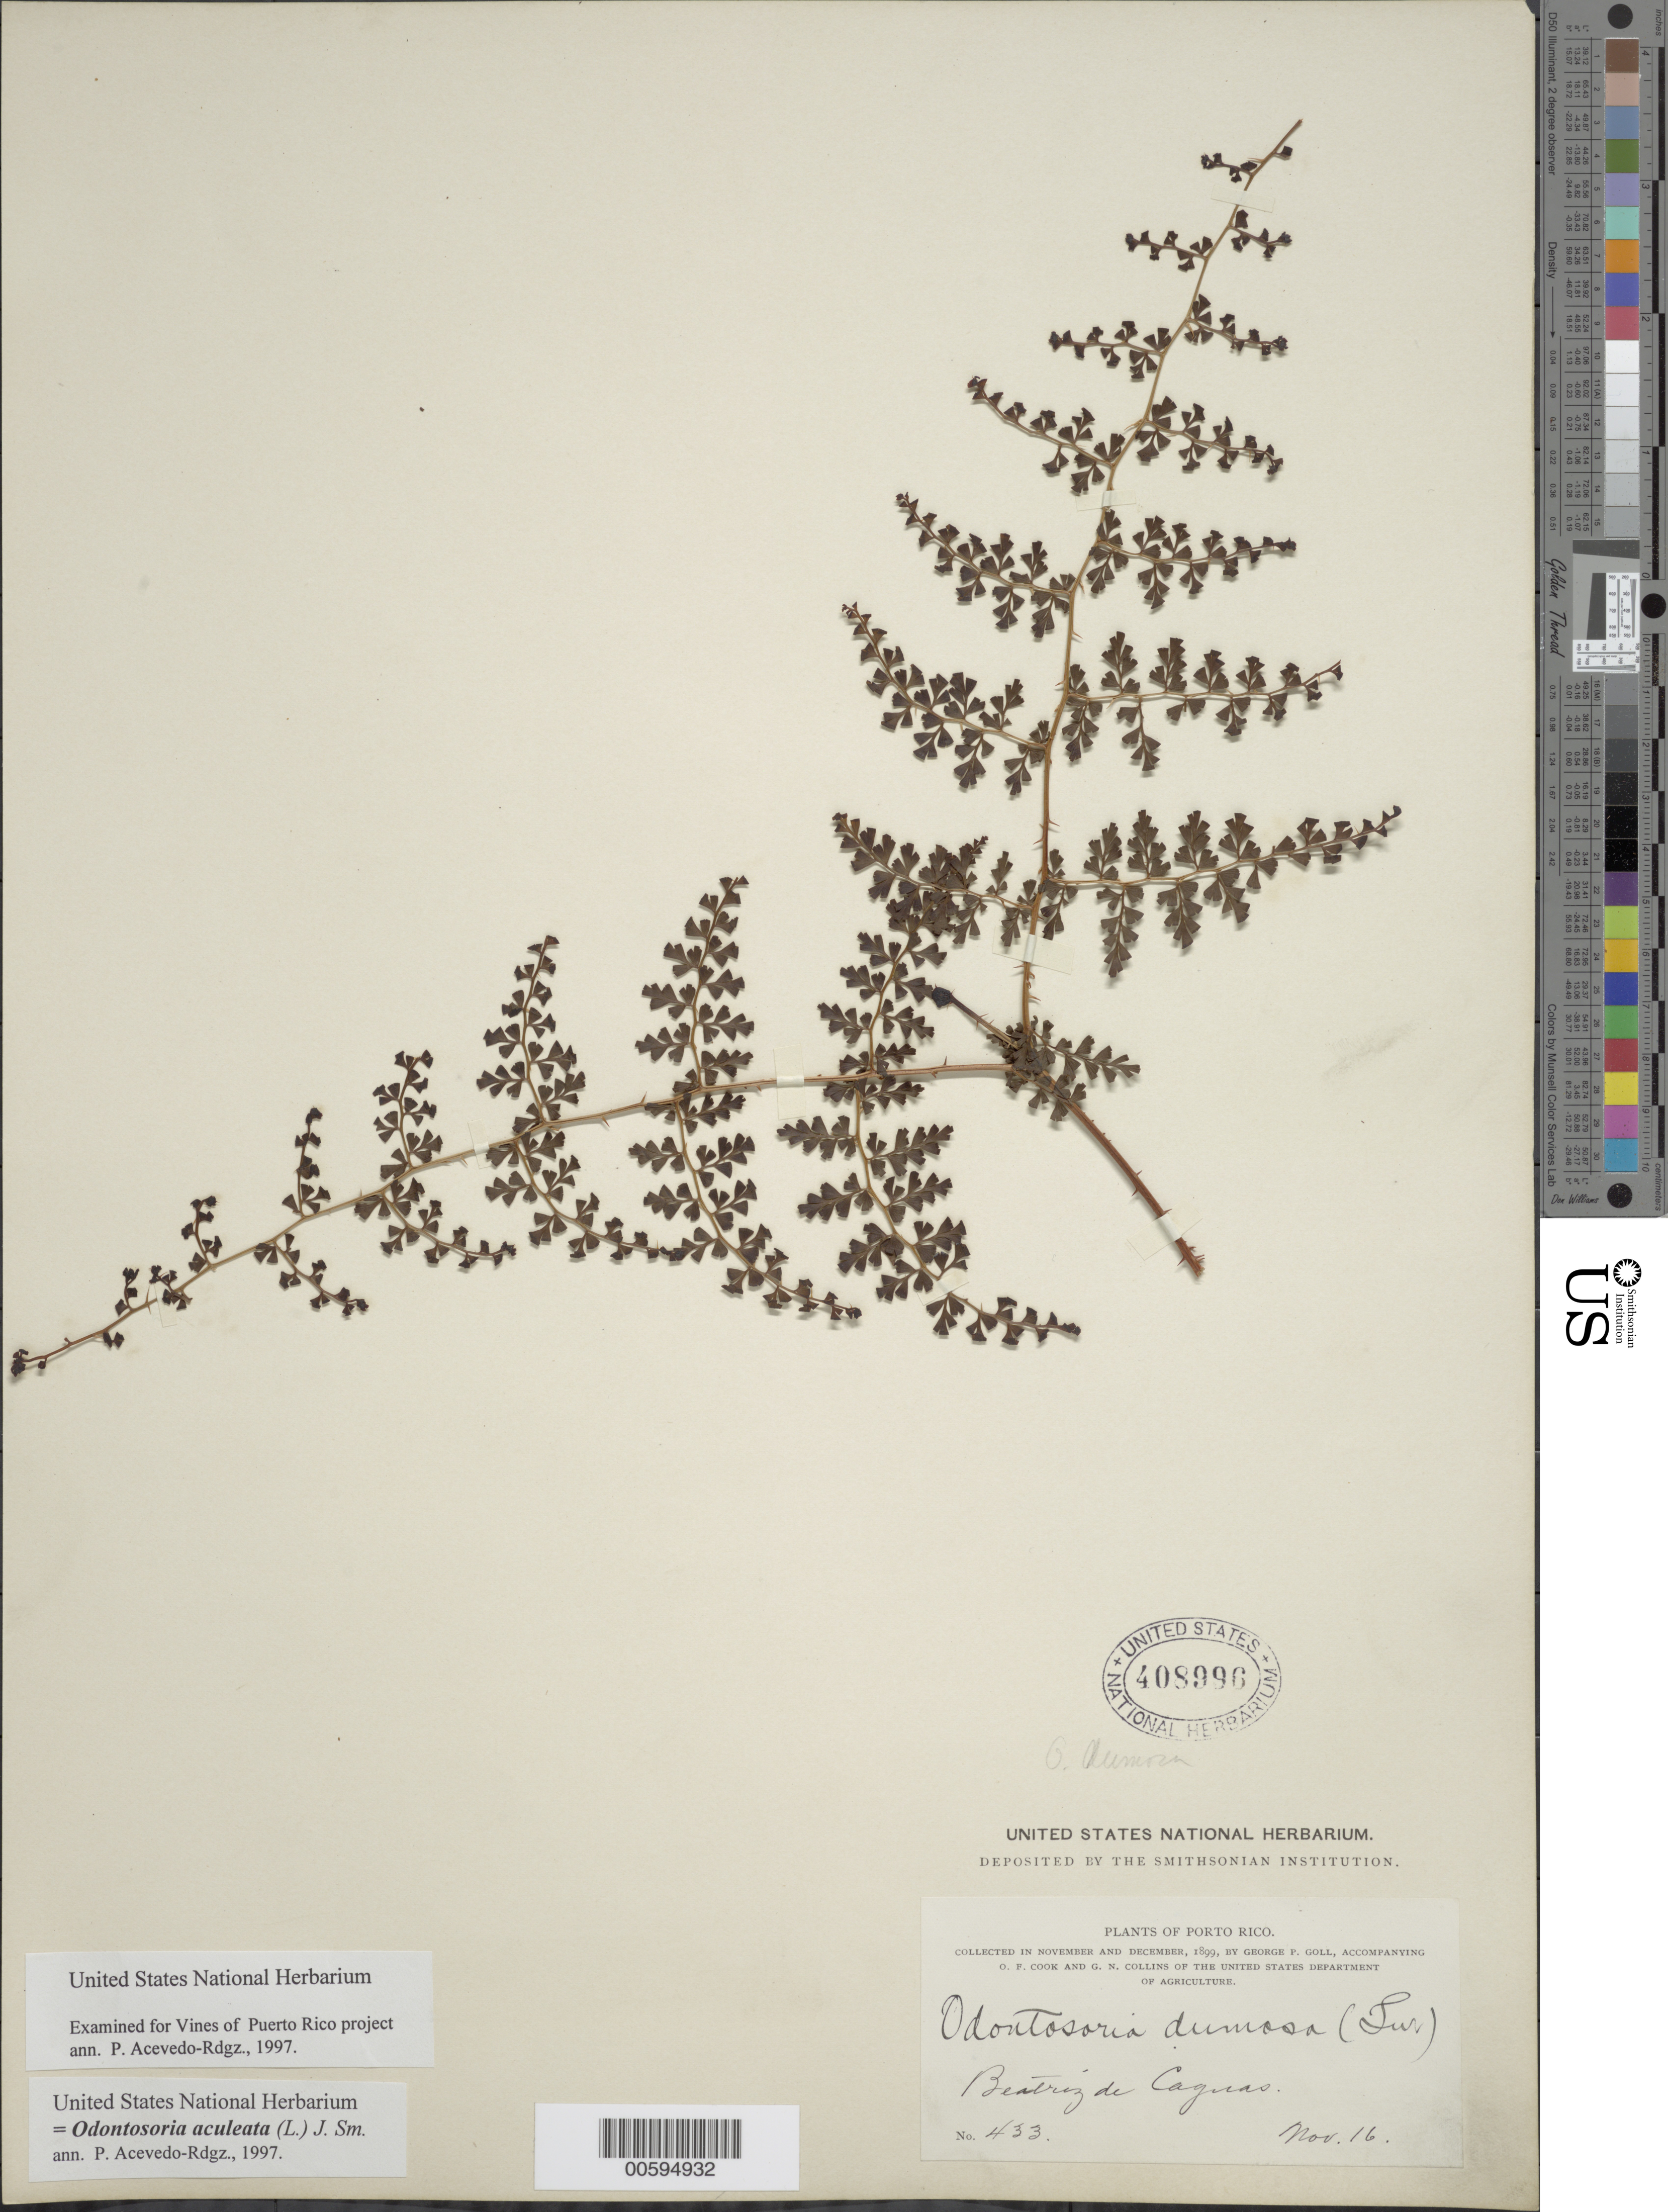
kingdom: Plantae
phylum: Tracheophyta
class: Polypodiopsida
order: Polypodiales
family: Lindsaeaceae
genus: Odontosoria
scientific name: Odontosoria aculeata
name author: (L.) J. Sm.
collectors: G. Goll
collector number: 433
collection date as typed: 16 Nov 1899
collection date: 1899-11-16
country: Puerto Rico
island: Greater Antilles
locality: Beatriz de Caguas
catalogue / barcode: US 408996